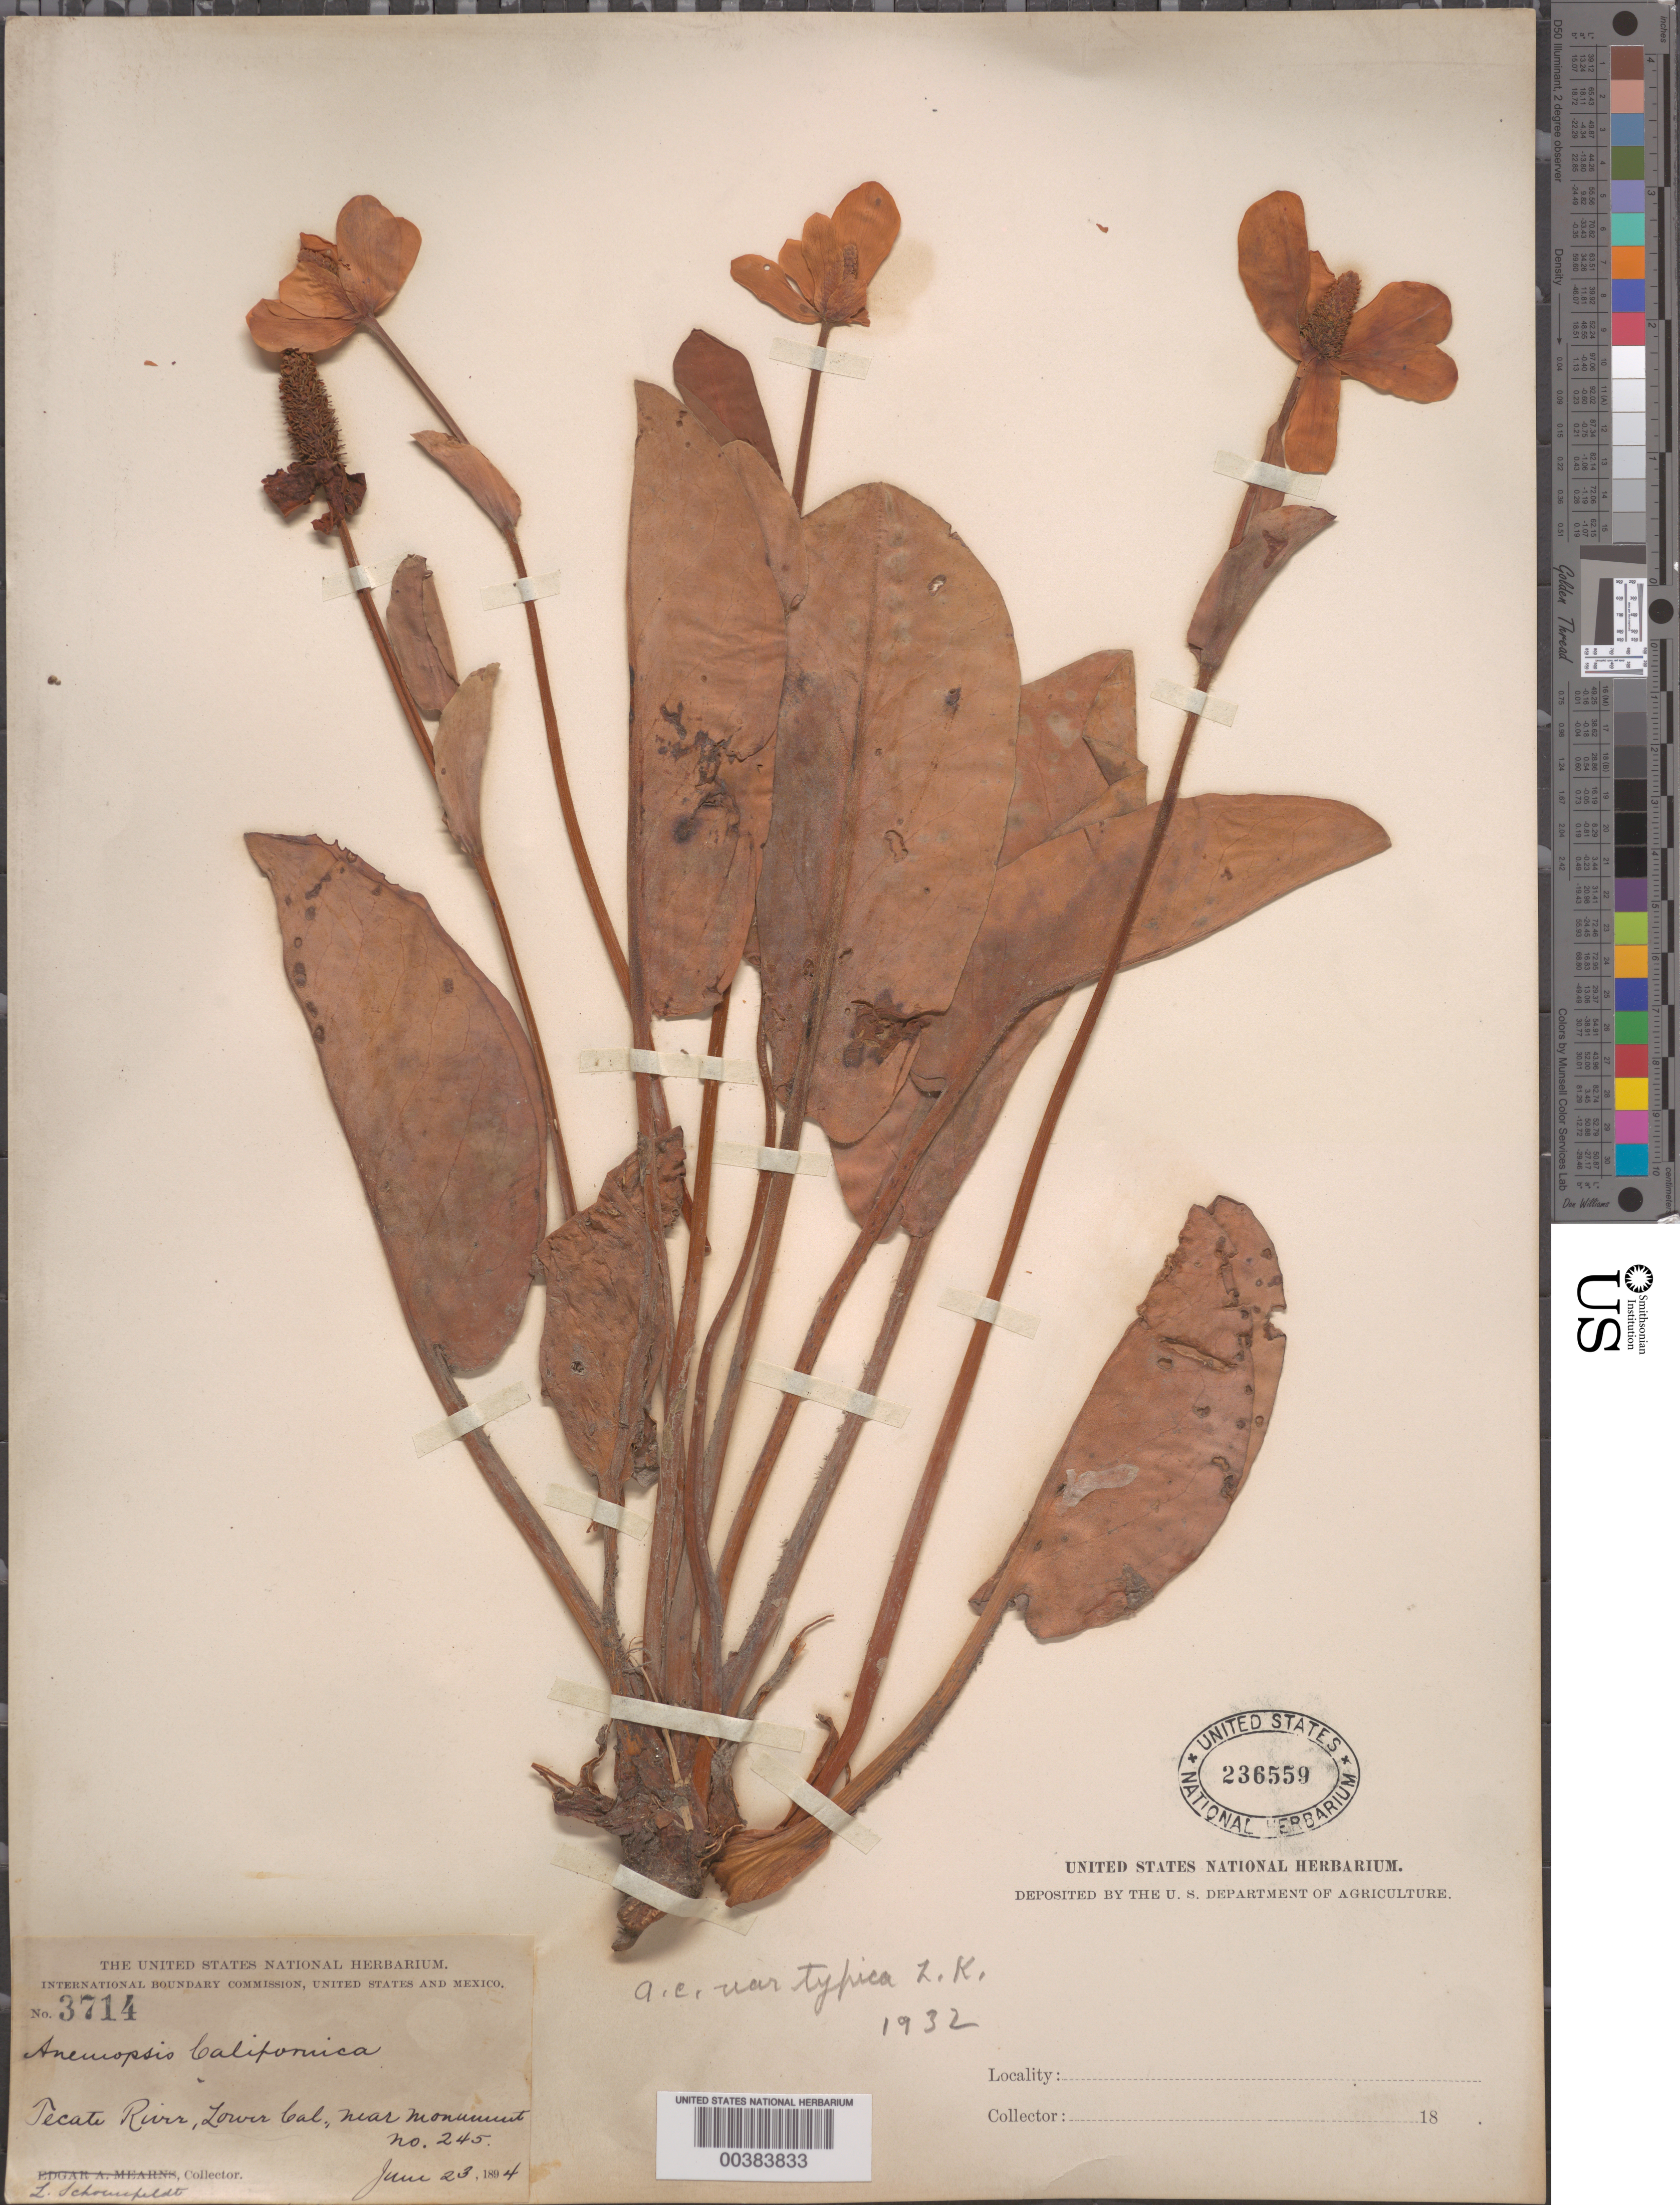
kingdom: Plantae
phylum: Tracheophyta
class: Magnoliopsida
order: Piperales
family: Saururaceae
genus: Anemopsis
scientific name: Anemopsis californica var. typica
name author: Kelso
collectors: L. Schoenefeldt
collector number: Inter. Boundary Comm. 3714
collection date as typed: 23 Jun 1894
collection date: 1894-06-23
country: Mexico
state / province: Baja California Norte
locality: Tecate River, near monument 245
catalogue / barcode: US 236559